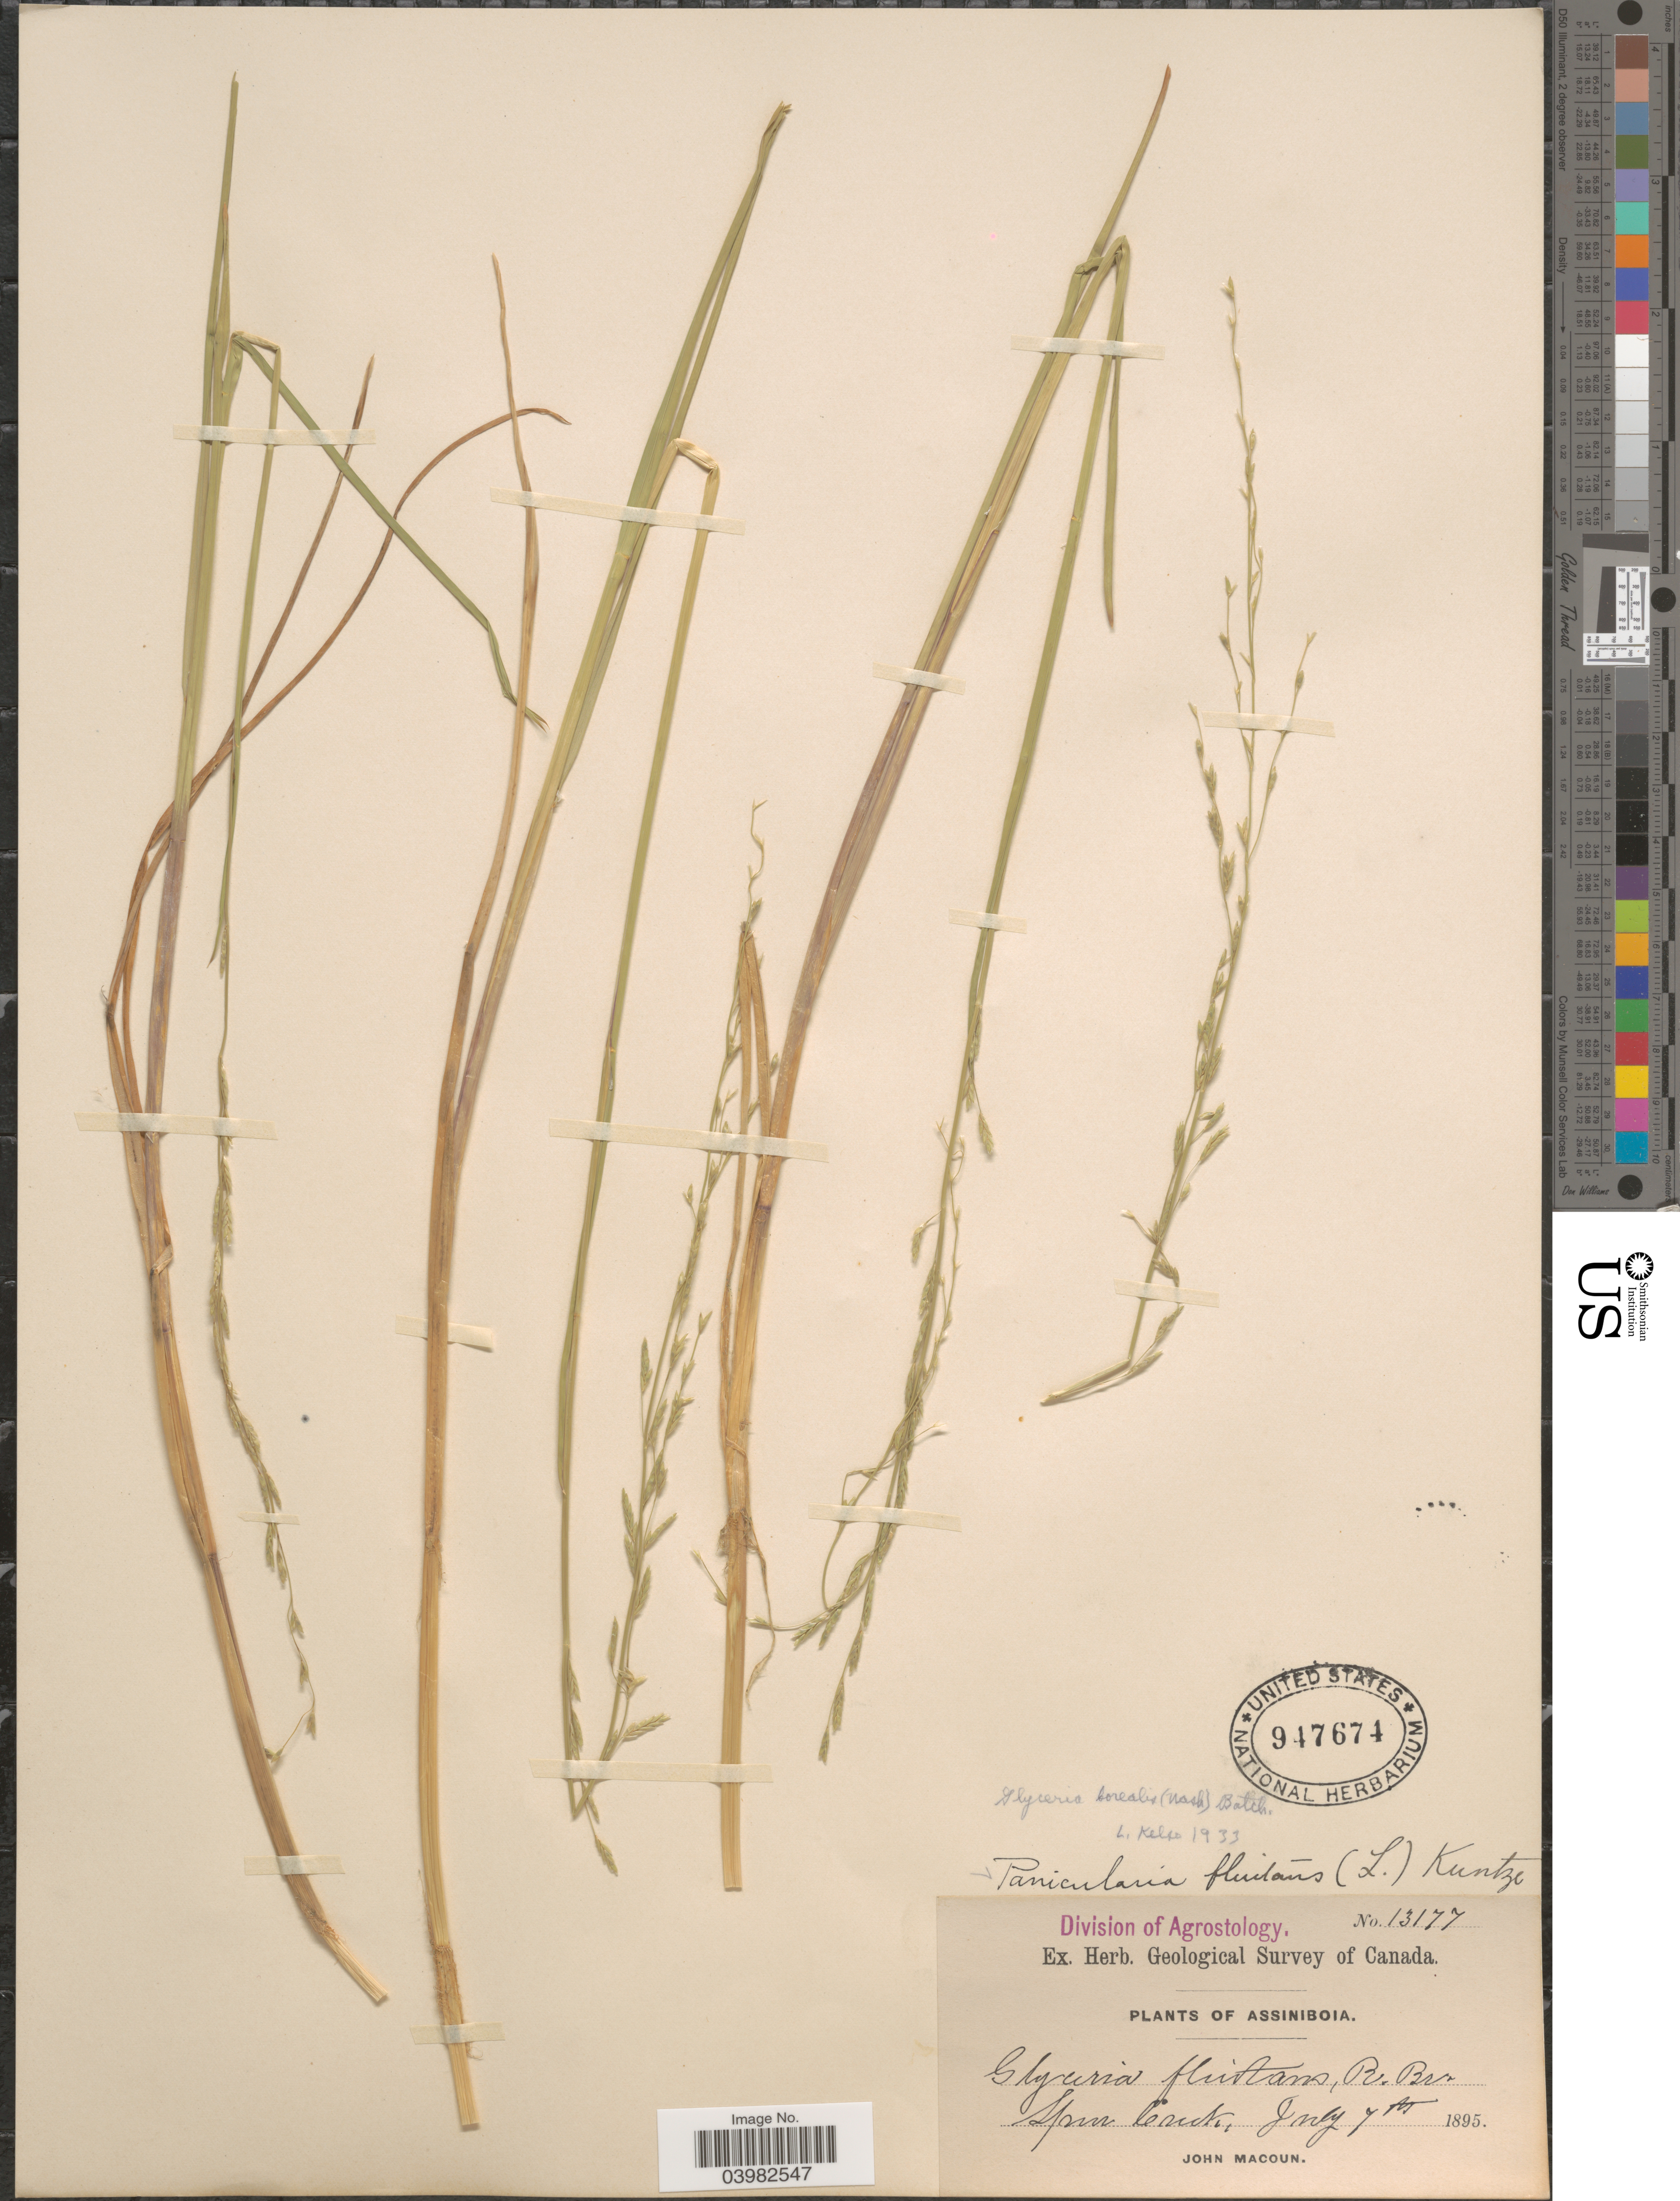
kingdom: Plantae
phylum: Tracheophyta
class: Liliopsida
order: Poales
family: Poaceae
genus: Glyceria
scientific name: Glyceria borealis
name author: (Nash) Batchelder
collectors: J. Macoun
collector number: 13177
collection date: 1895-07-07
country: Canada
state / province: Saskatchewan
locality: Assiniboia. Spur Creek.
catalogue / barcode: US 947674